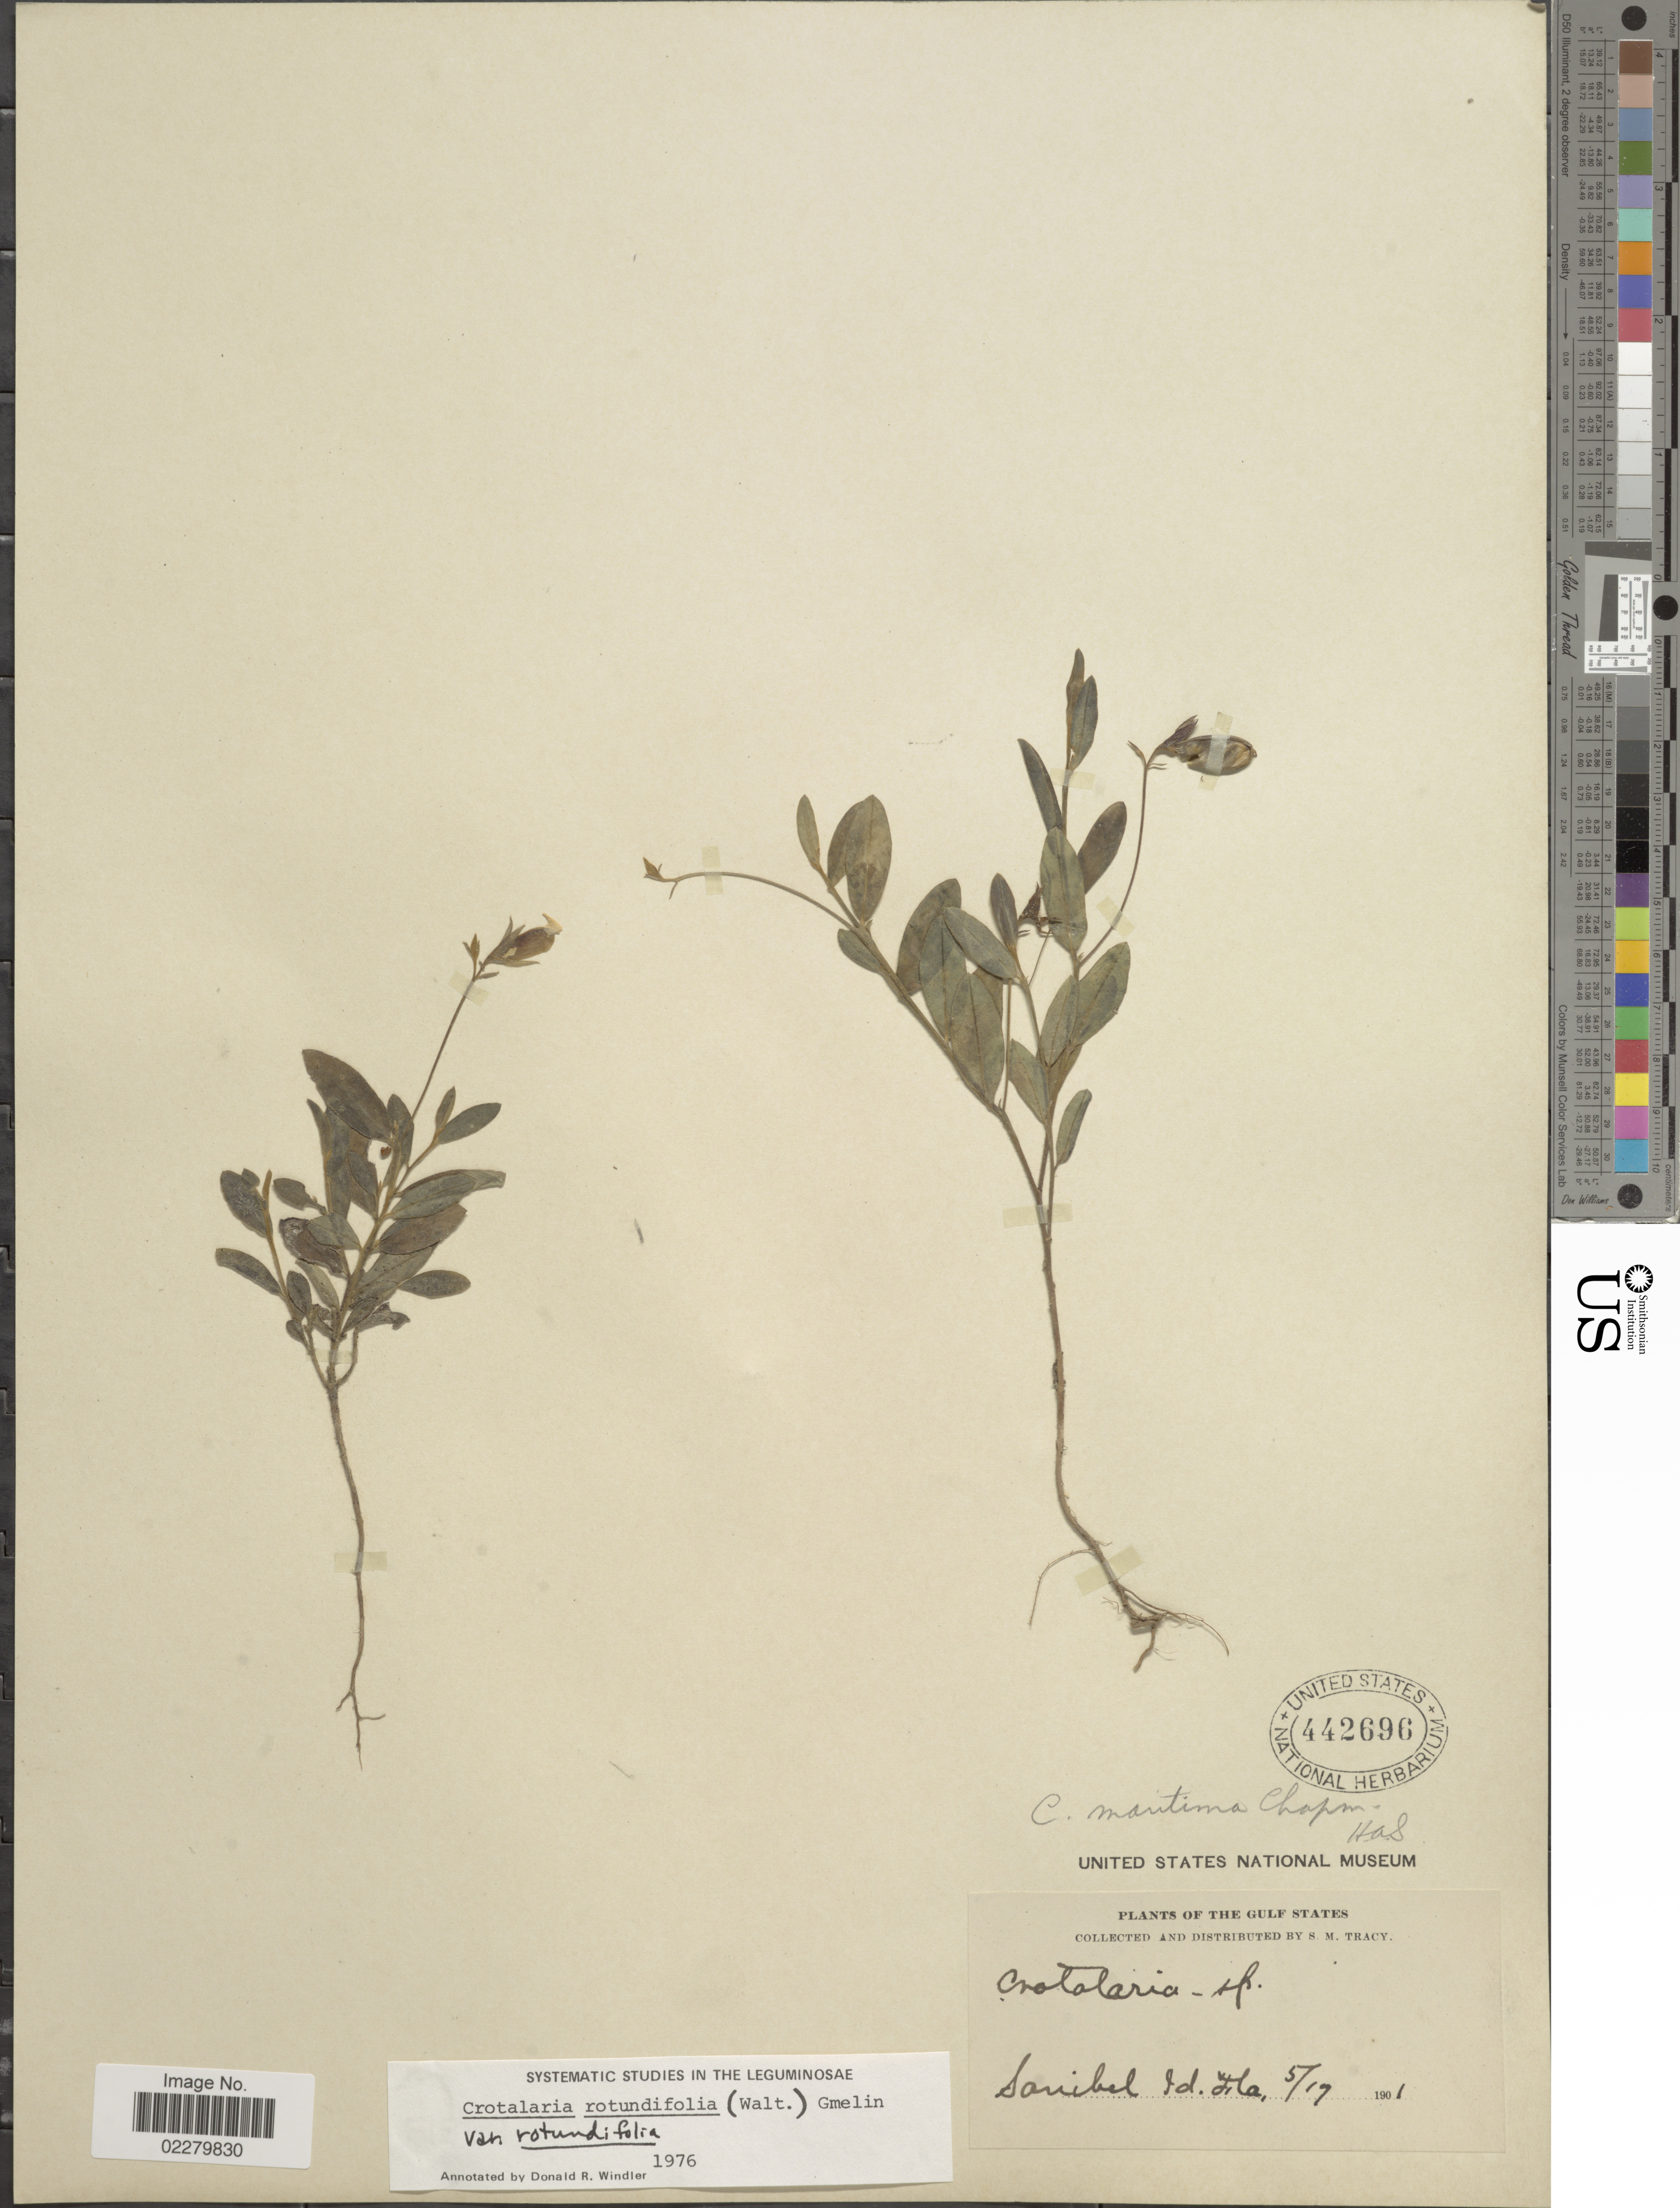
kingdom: Plantae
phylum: Tracheophyta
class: Magnoliopsida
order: Fabales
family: Fabaceae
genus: Crotalaria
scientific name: Crotalaria rotundifolia var. rotundifolia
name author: (Walter) J.F. Gmel.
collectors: S. M. Tracy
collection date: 1901-05-17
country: United States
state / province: Florida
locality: Gulf States. Sanibel Id. Fla.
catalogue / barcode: US 442696